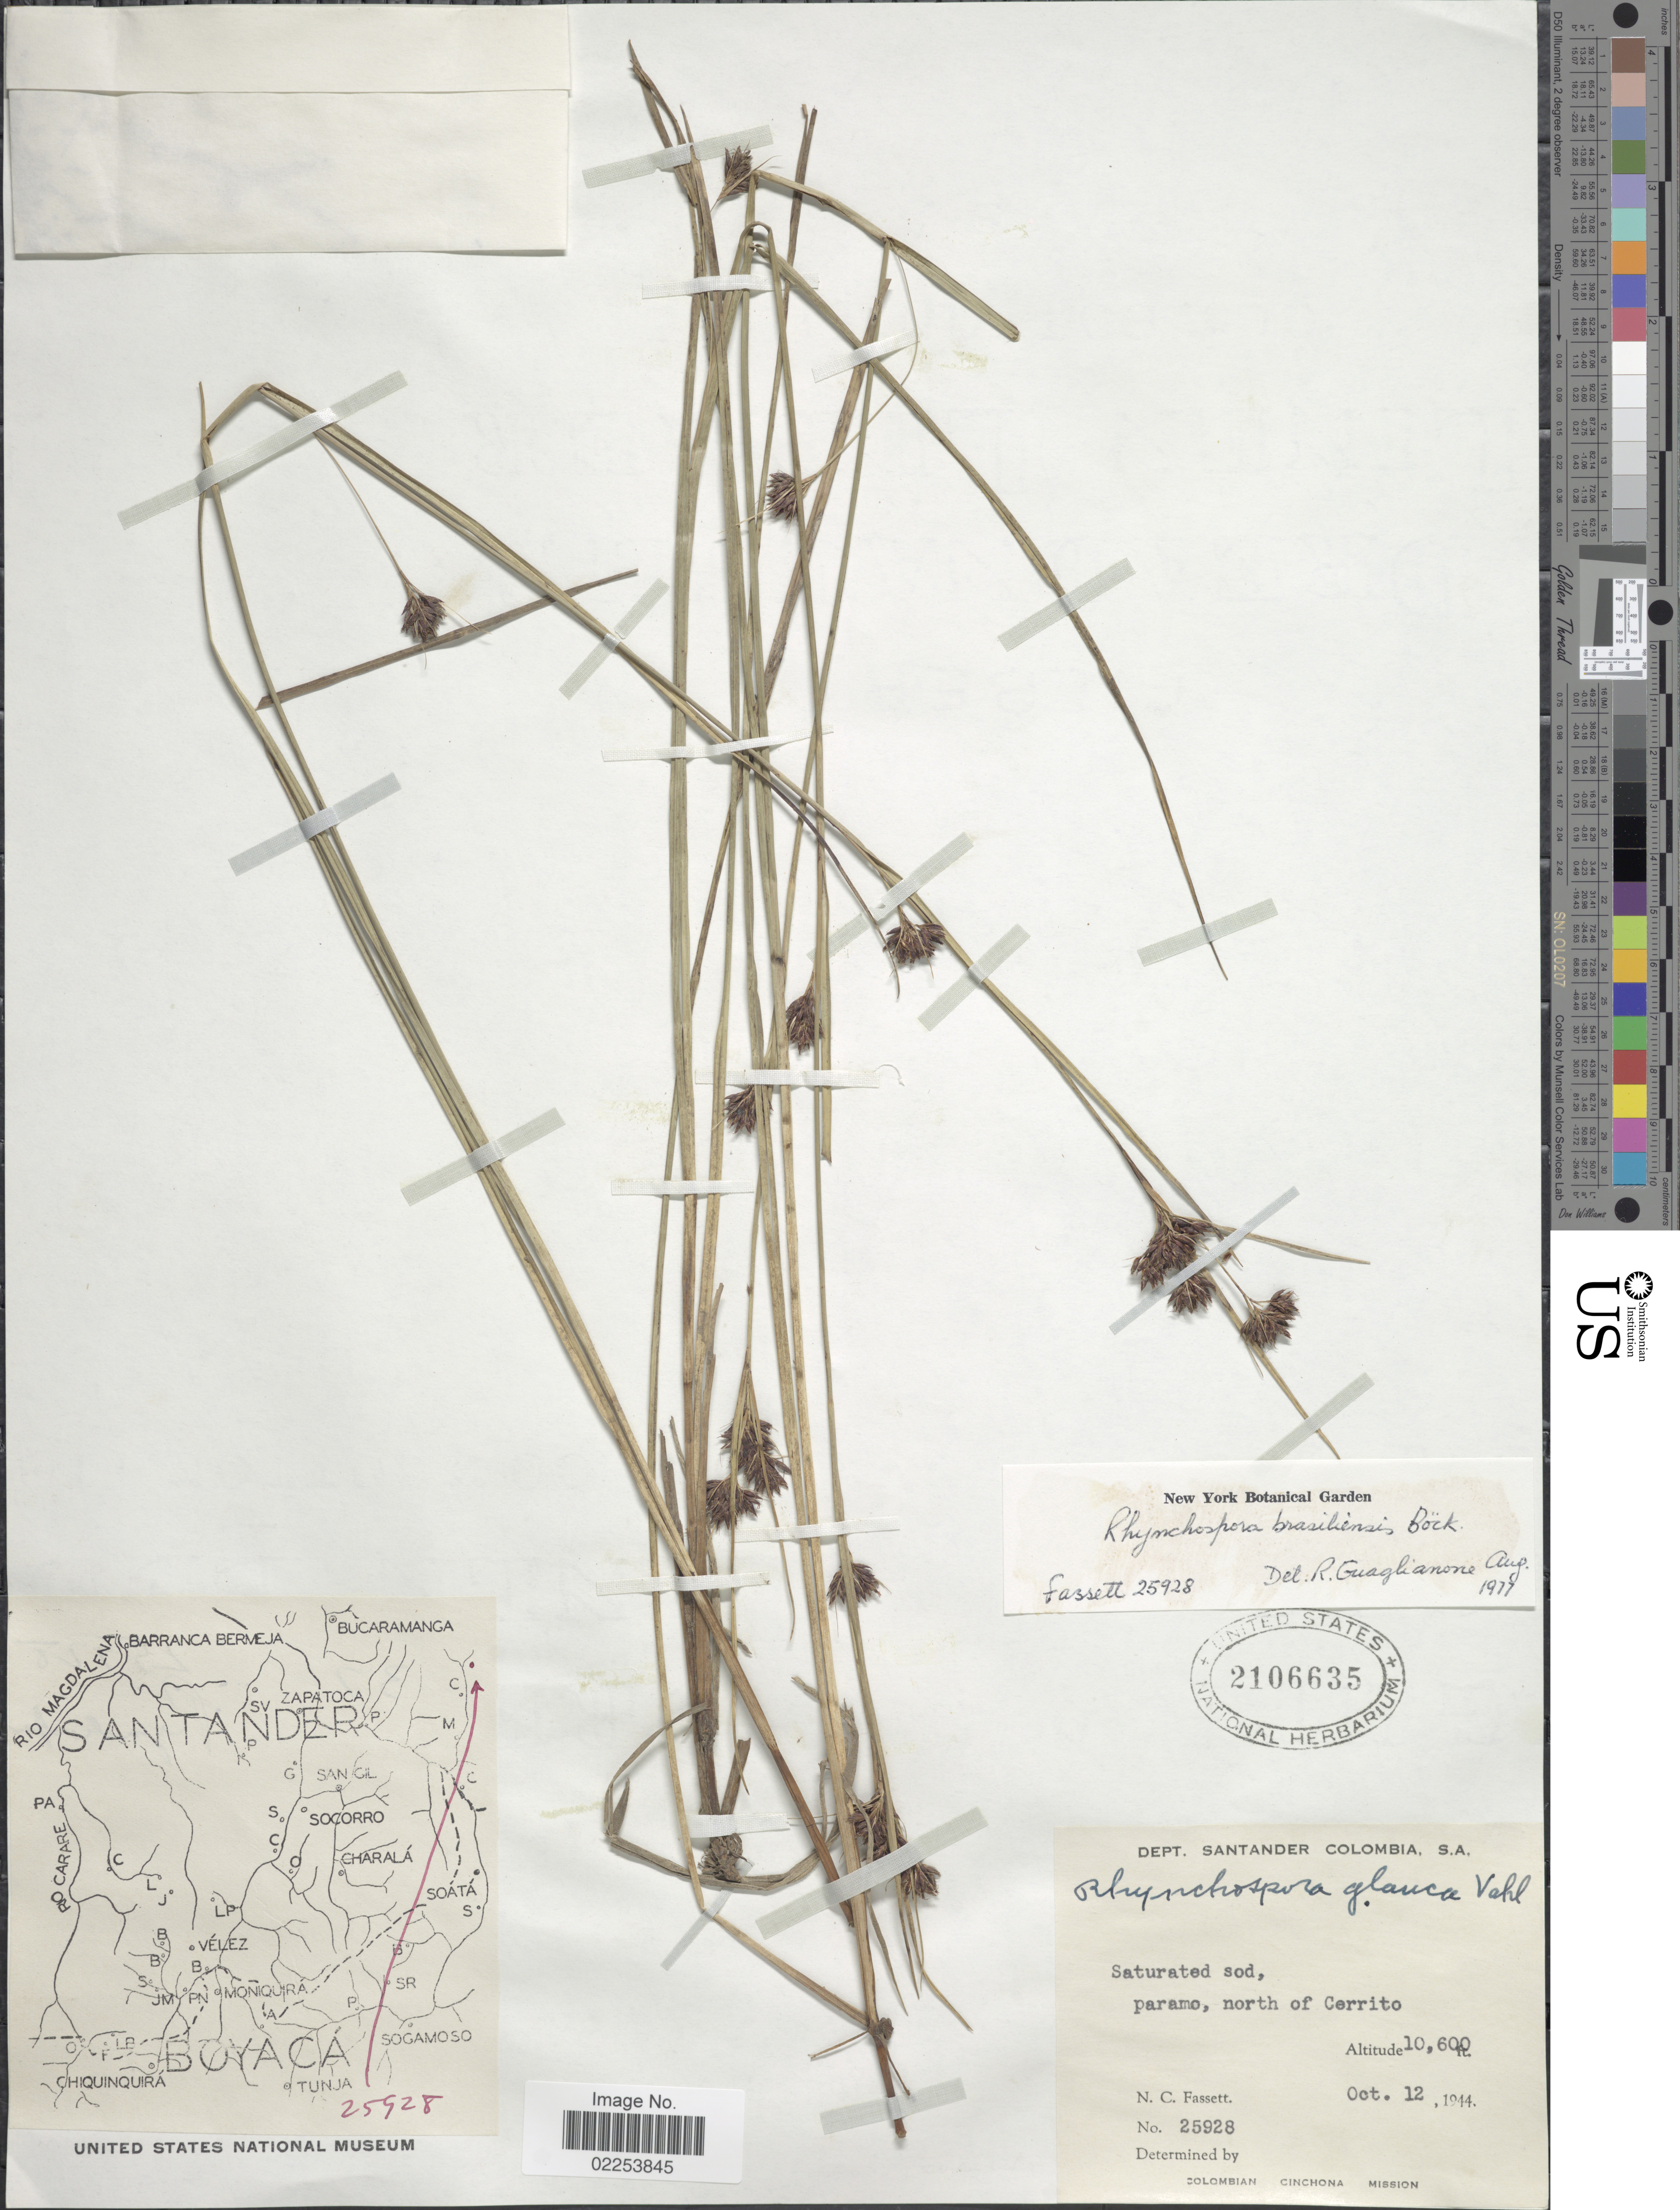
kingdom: Plantae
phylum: Tracheophyta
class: Liliopsida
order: Poales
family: Cyperaceae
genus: Rhynchospora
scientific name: Rhynchospora brasiliensis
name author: Boeckeler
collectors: N. C. Fassett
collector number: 25928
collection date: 1944-10-12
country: Colombia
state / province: Santander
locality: North of Cerrito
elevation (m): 3231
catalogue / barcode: US 2106635